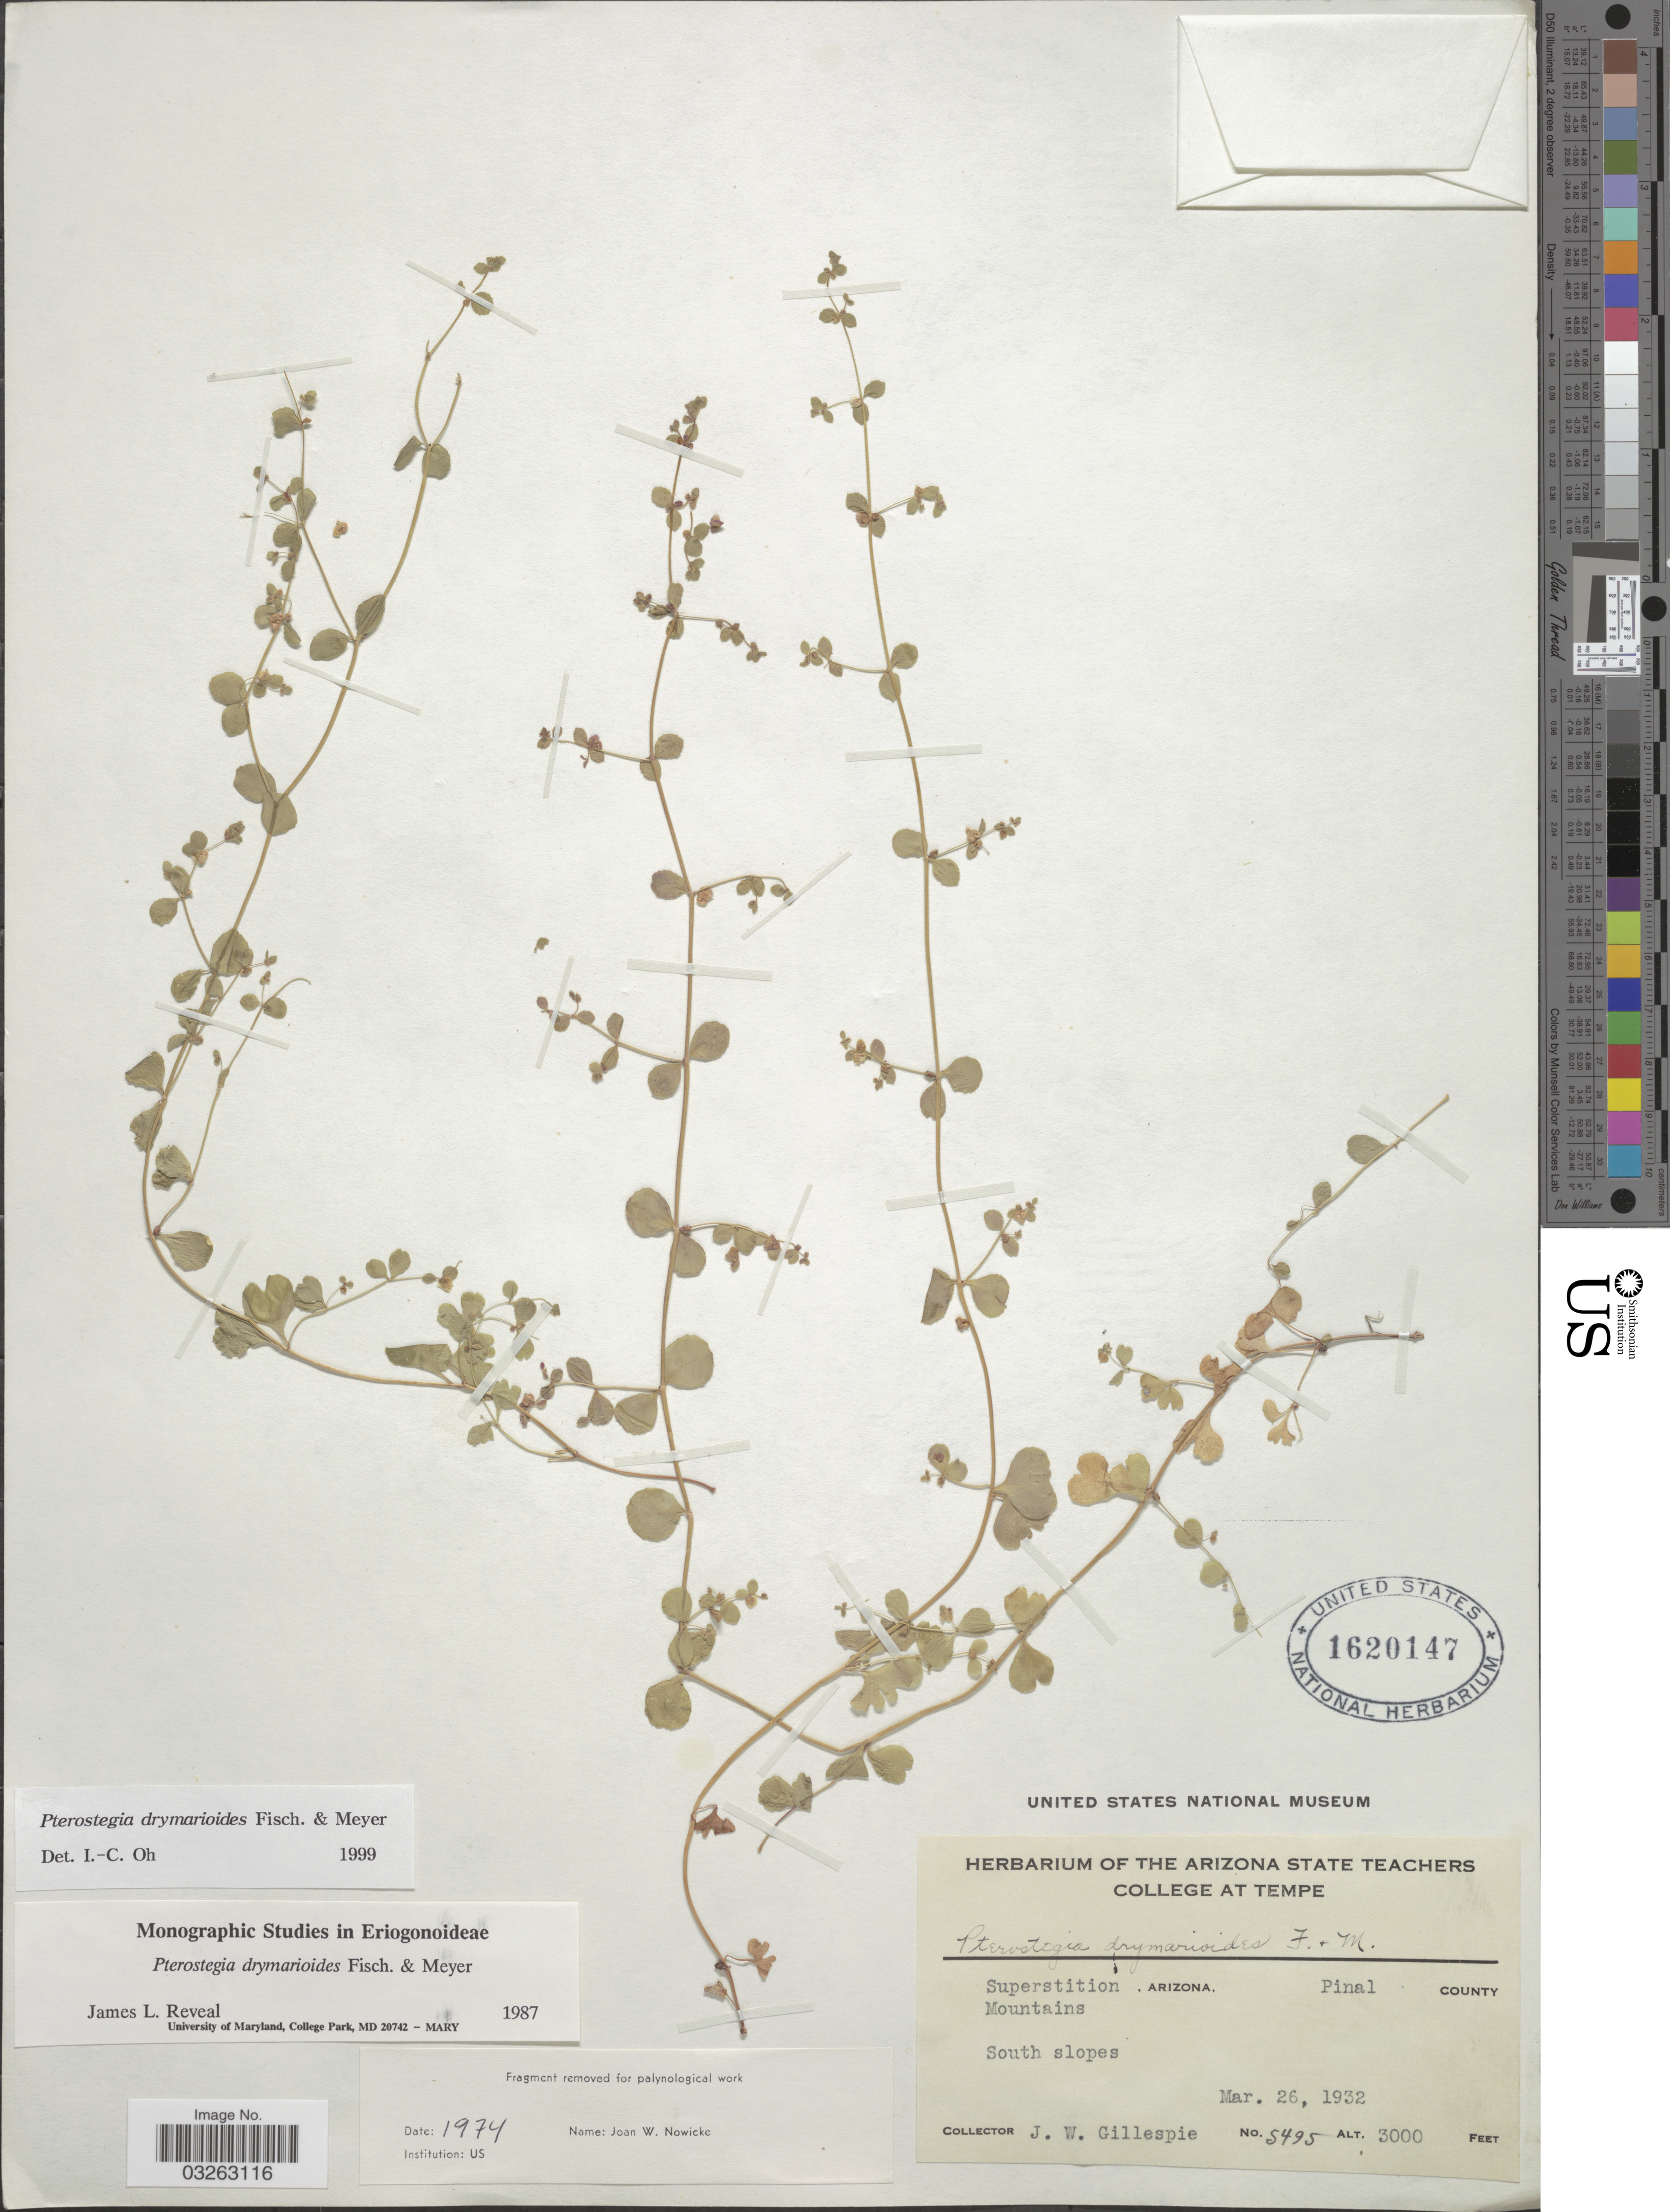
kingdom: Plantae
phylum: Tracheophyta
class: Magnoliopsida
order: Caryophyllales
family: Polygonaceae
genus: Pterostegia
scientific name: Pterostegia drymarioides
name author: Fisch. & C.A. Mey.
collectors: J. W. Gillespie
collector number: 5495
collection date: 1932-03-26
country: United States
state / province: Arizona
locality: Superstition Mountains, Pinal County, South slopes.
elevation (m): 914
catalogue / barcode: US 1620147